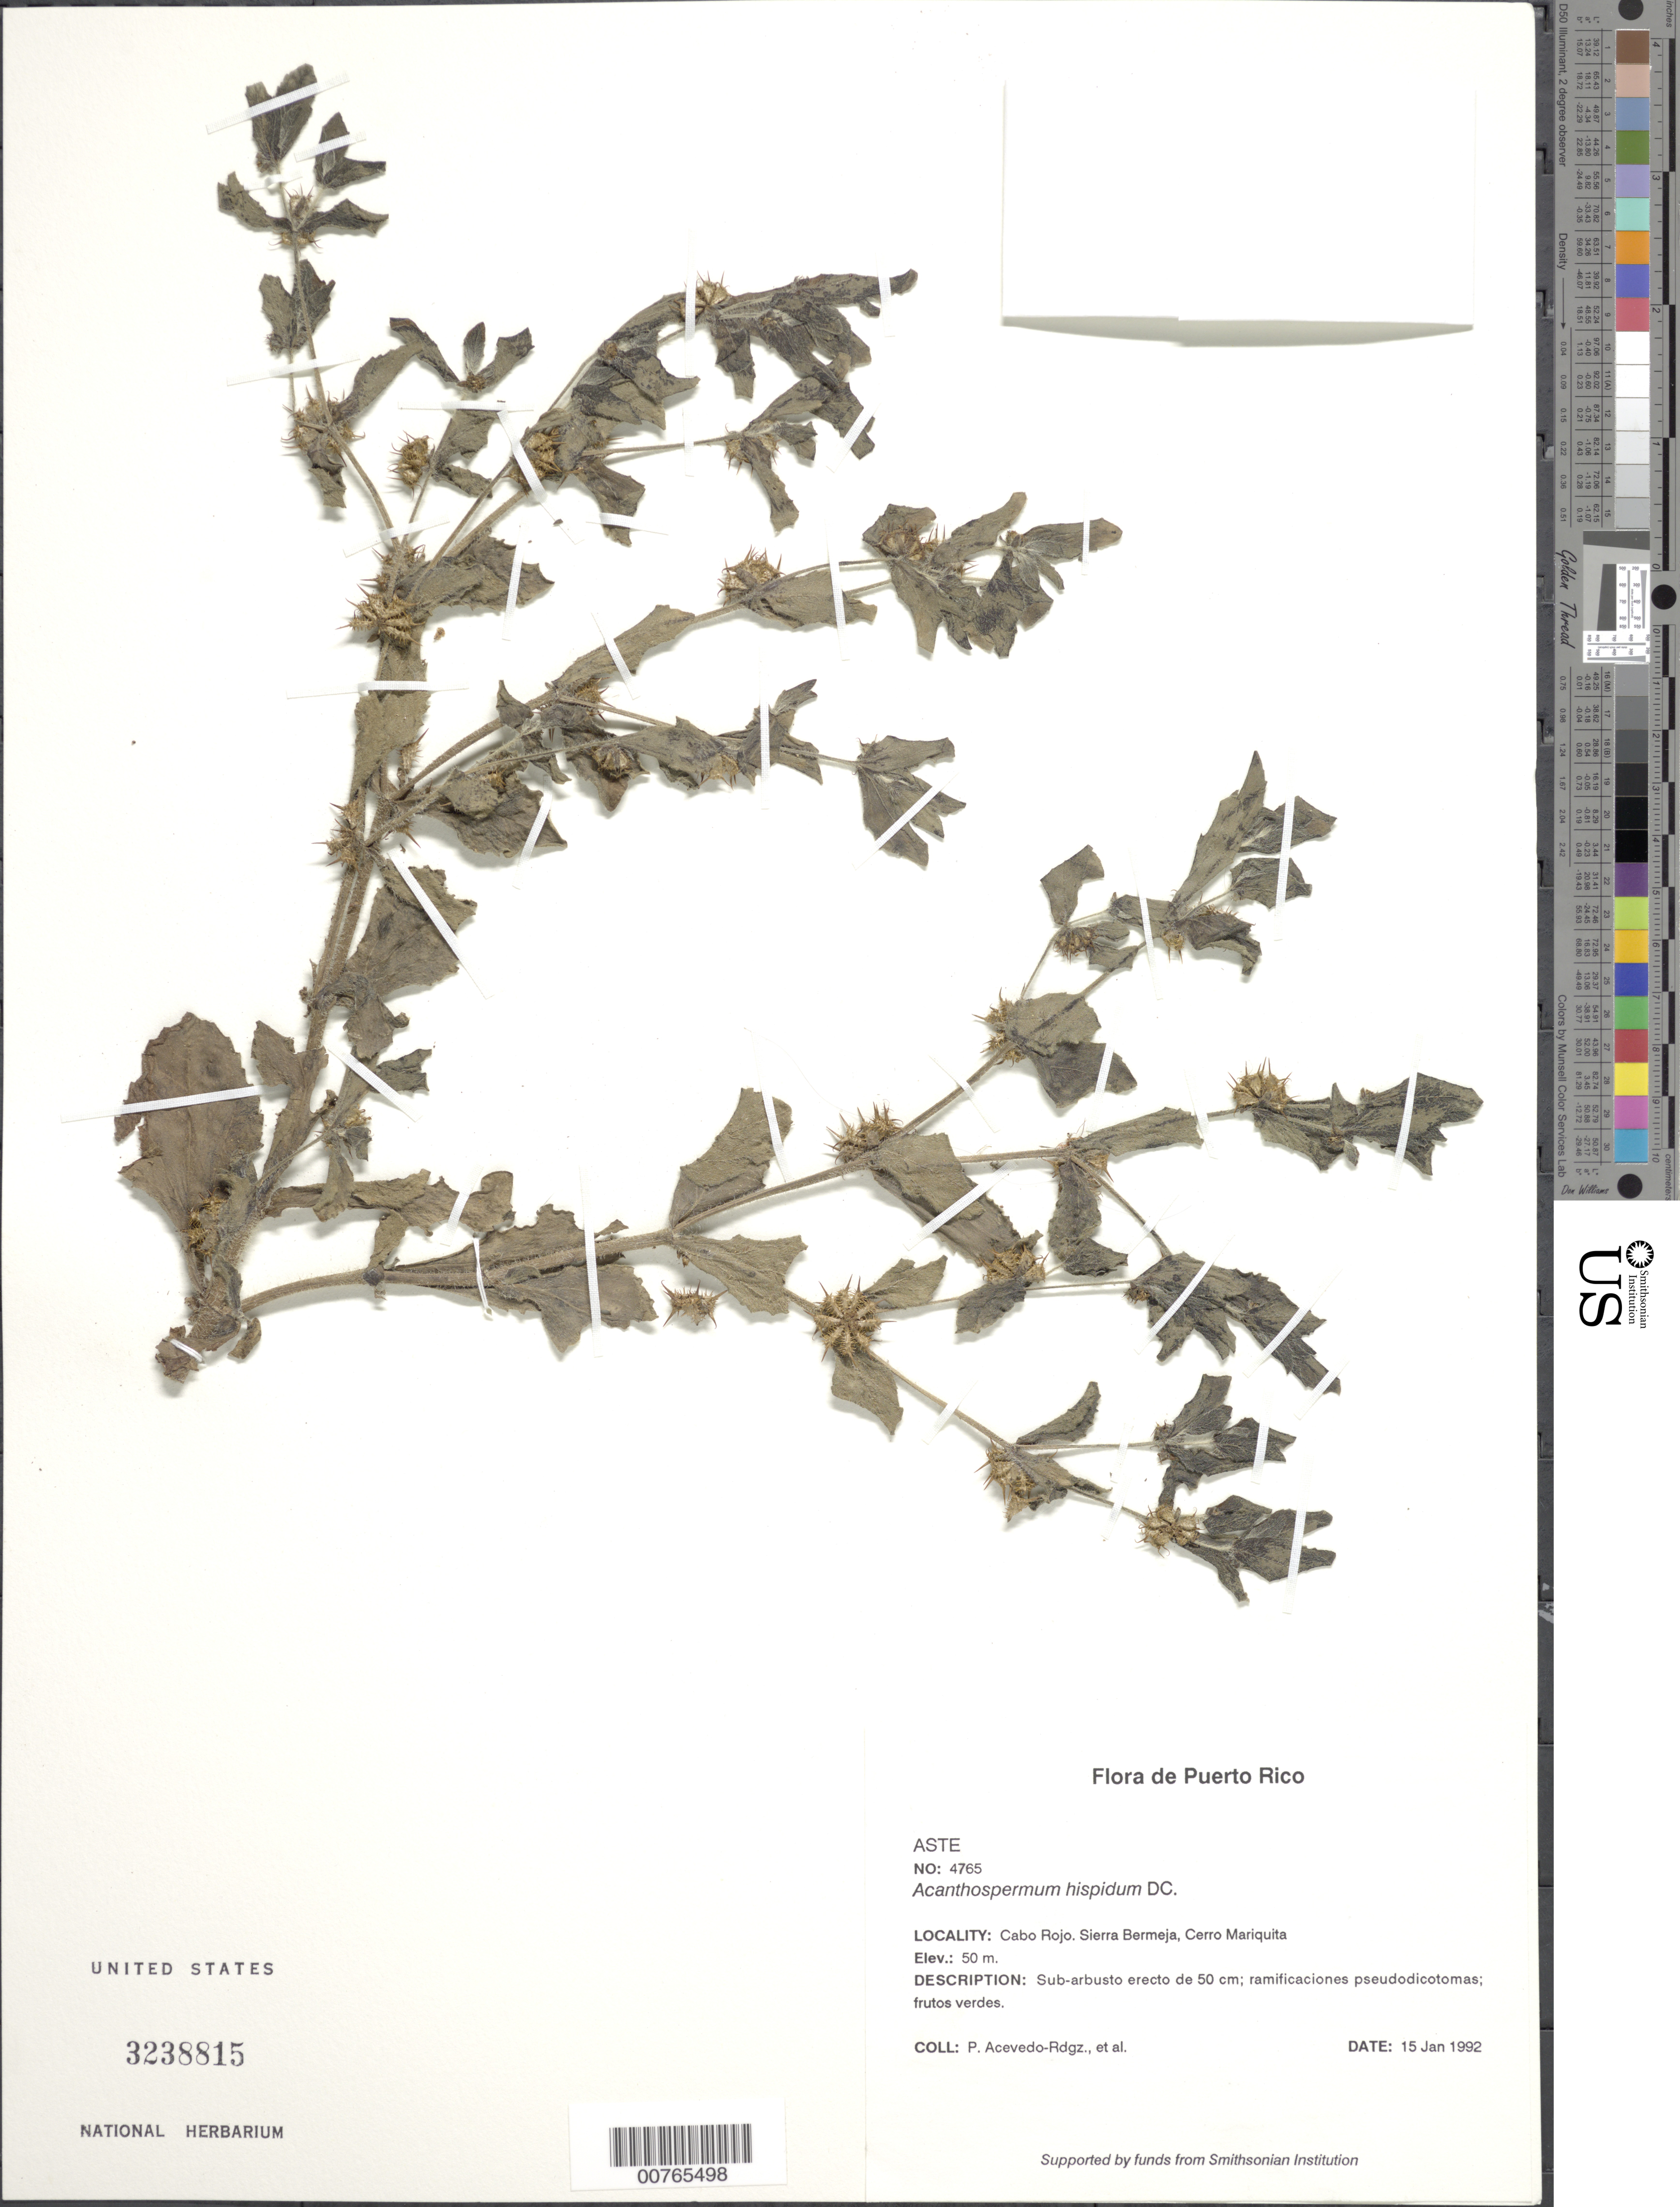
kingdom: Plantae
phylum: Tracheophyta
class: Magnoliopsida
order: Asterales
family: Asteraceae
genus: Acanthospermum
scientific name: Acanthospermum hispidum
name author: DC.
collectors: P. Acevedo-Rodr.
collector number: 4765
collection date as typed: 15 Jan 1992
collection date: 1992-01-15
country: Puerto Rico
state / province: Cabo Rojo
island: Puerto Rico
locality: Cabo Rojo; Sierra Bermeja, Cerro Mariquita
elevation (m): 50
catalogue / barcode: US 3238815